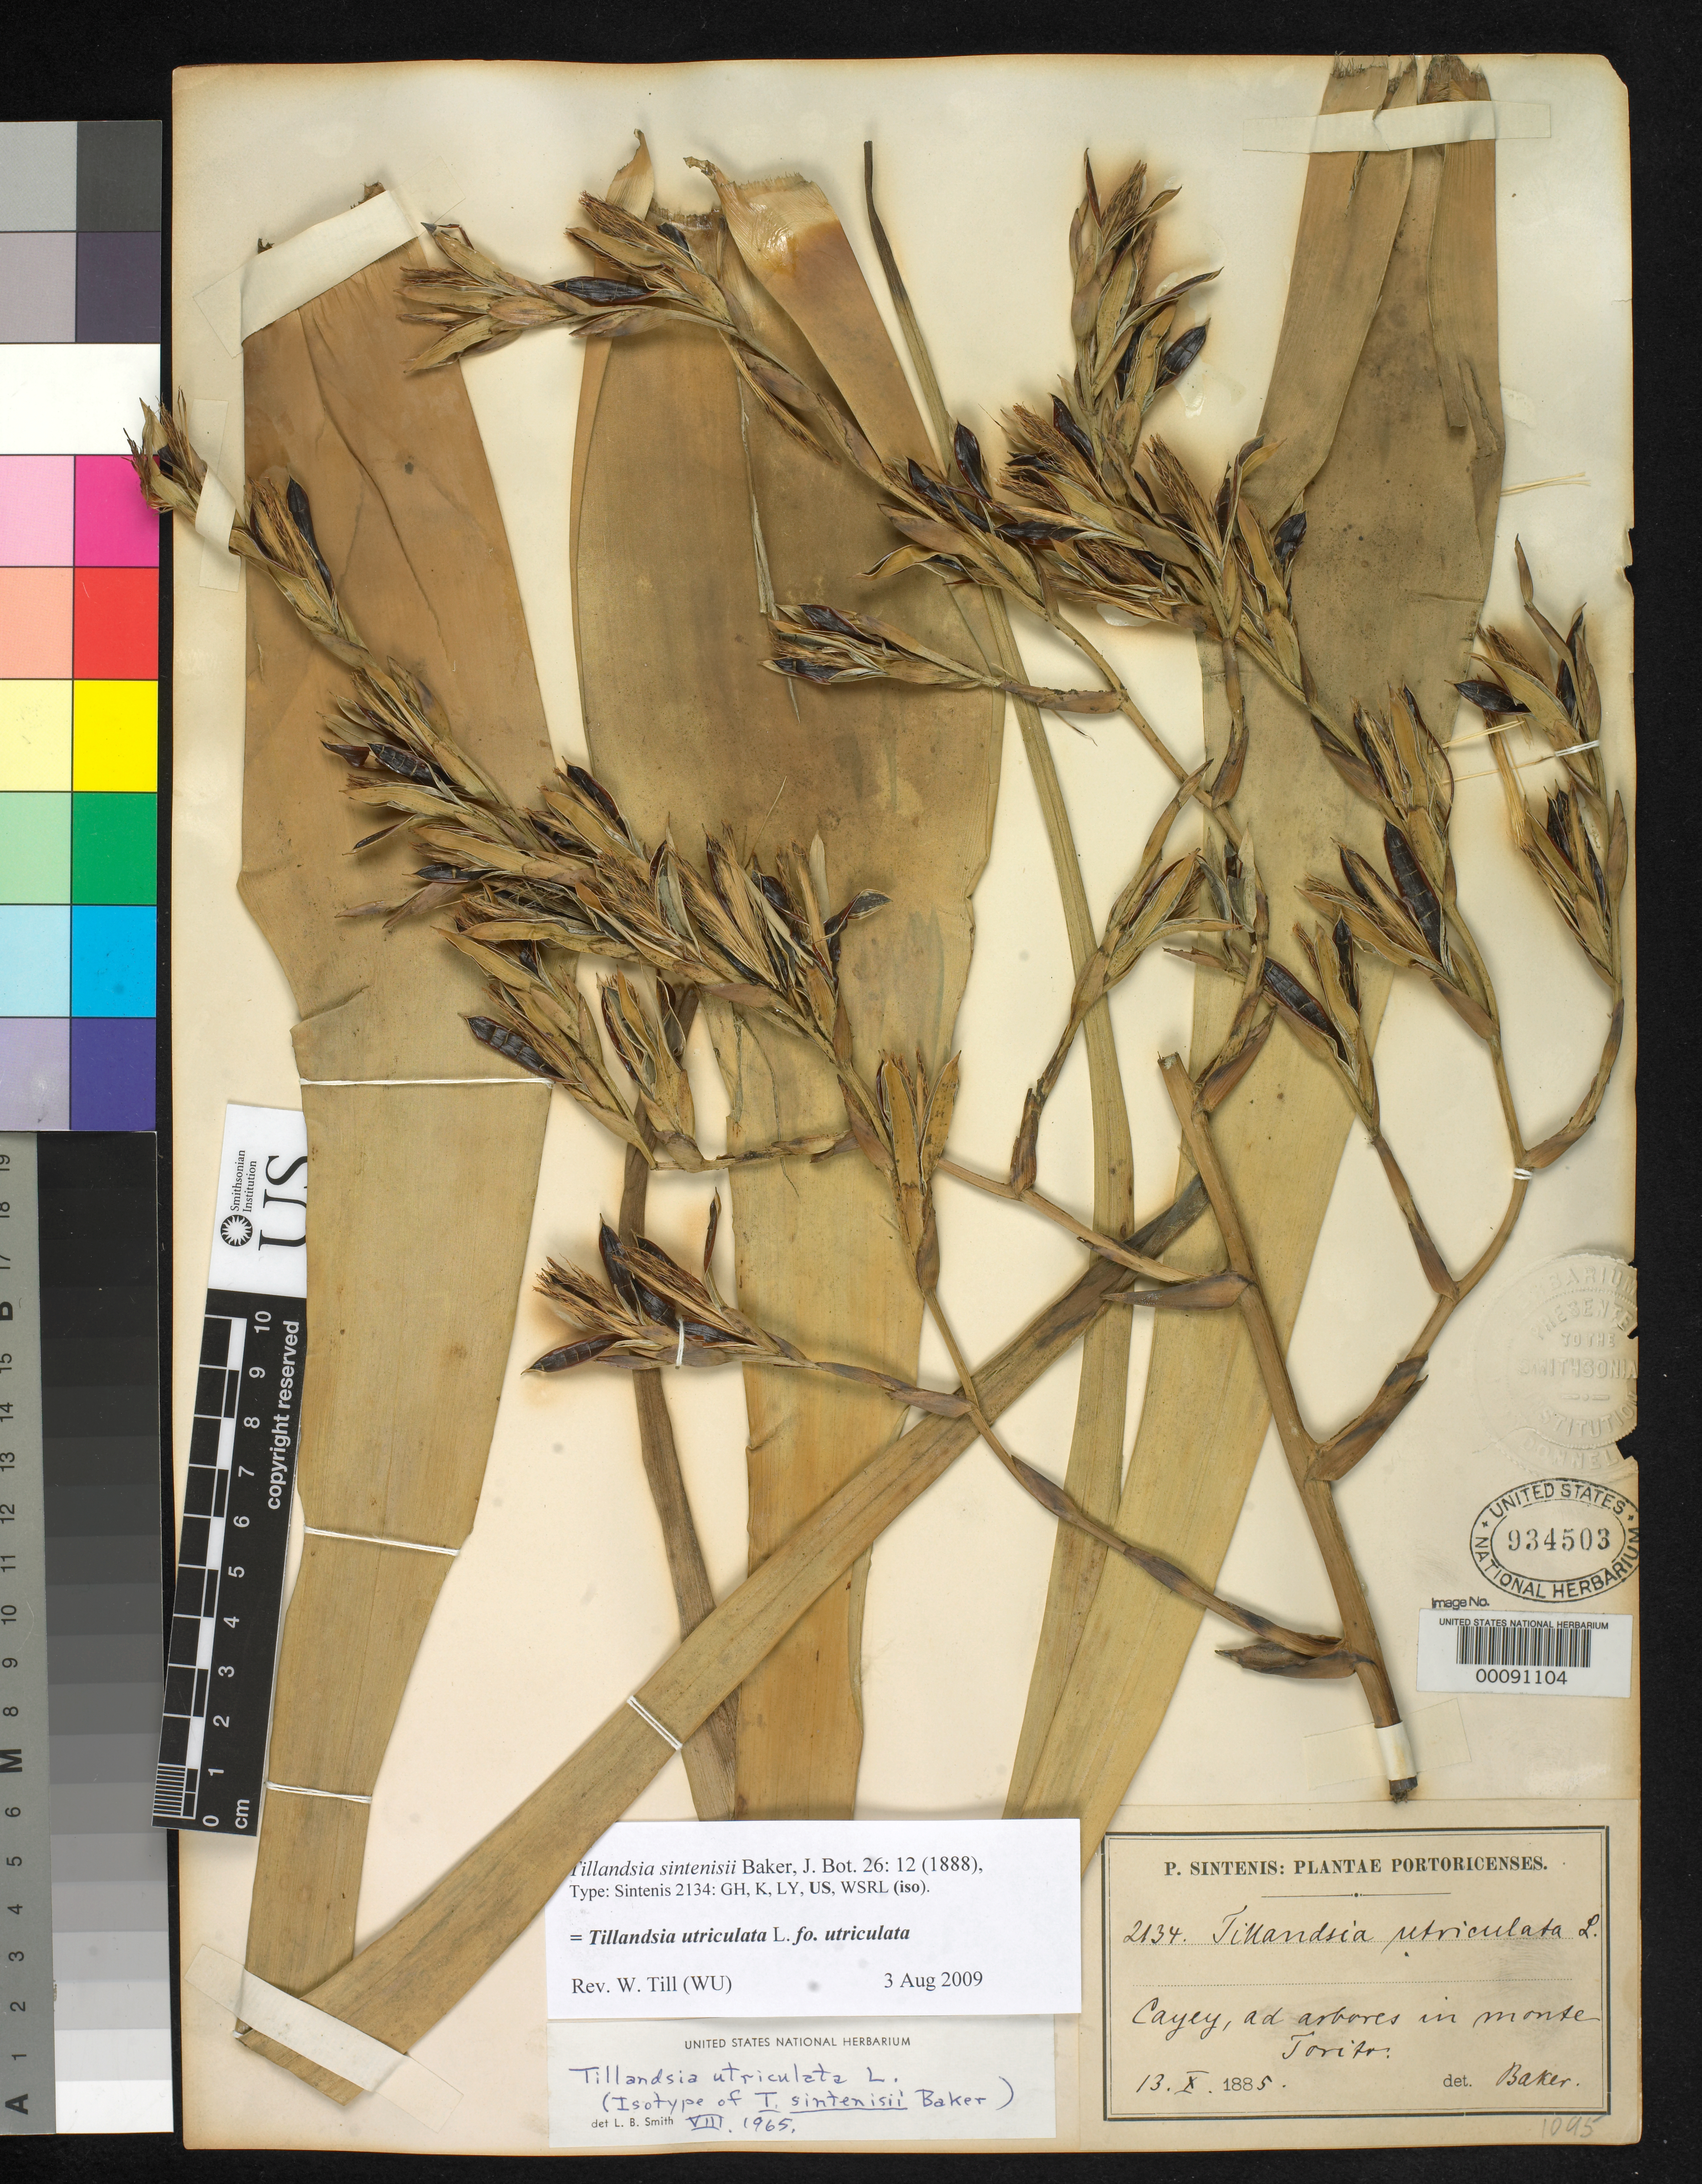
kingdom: Plantae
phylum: Tracheophyta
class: Liliopsida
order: Poales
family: Bromeliaceae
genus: Tillandsia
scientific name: Tillandsia sintenisii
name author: Baker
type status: Isotype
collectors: P. Sintenis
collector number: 2134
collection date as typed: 13 Oct 1885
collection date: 1885-10-13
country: Puerto Rico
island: Greater Antilles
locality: Cayey, Mt. Torito; alt. 3000 ft.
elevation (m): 914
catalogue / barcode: US 934503